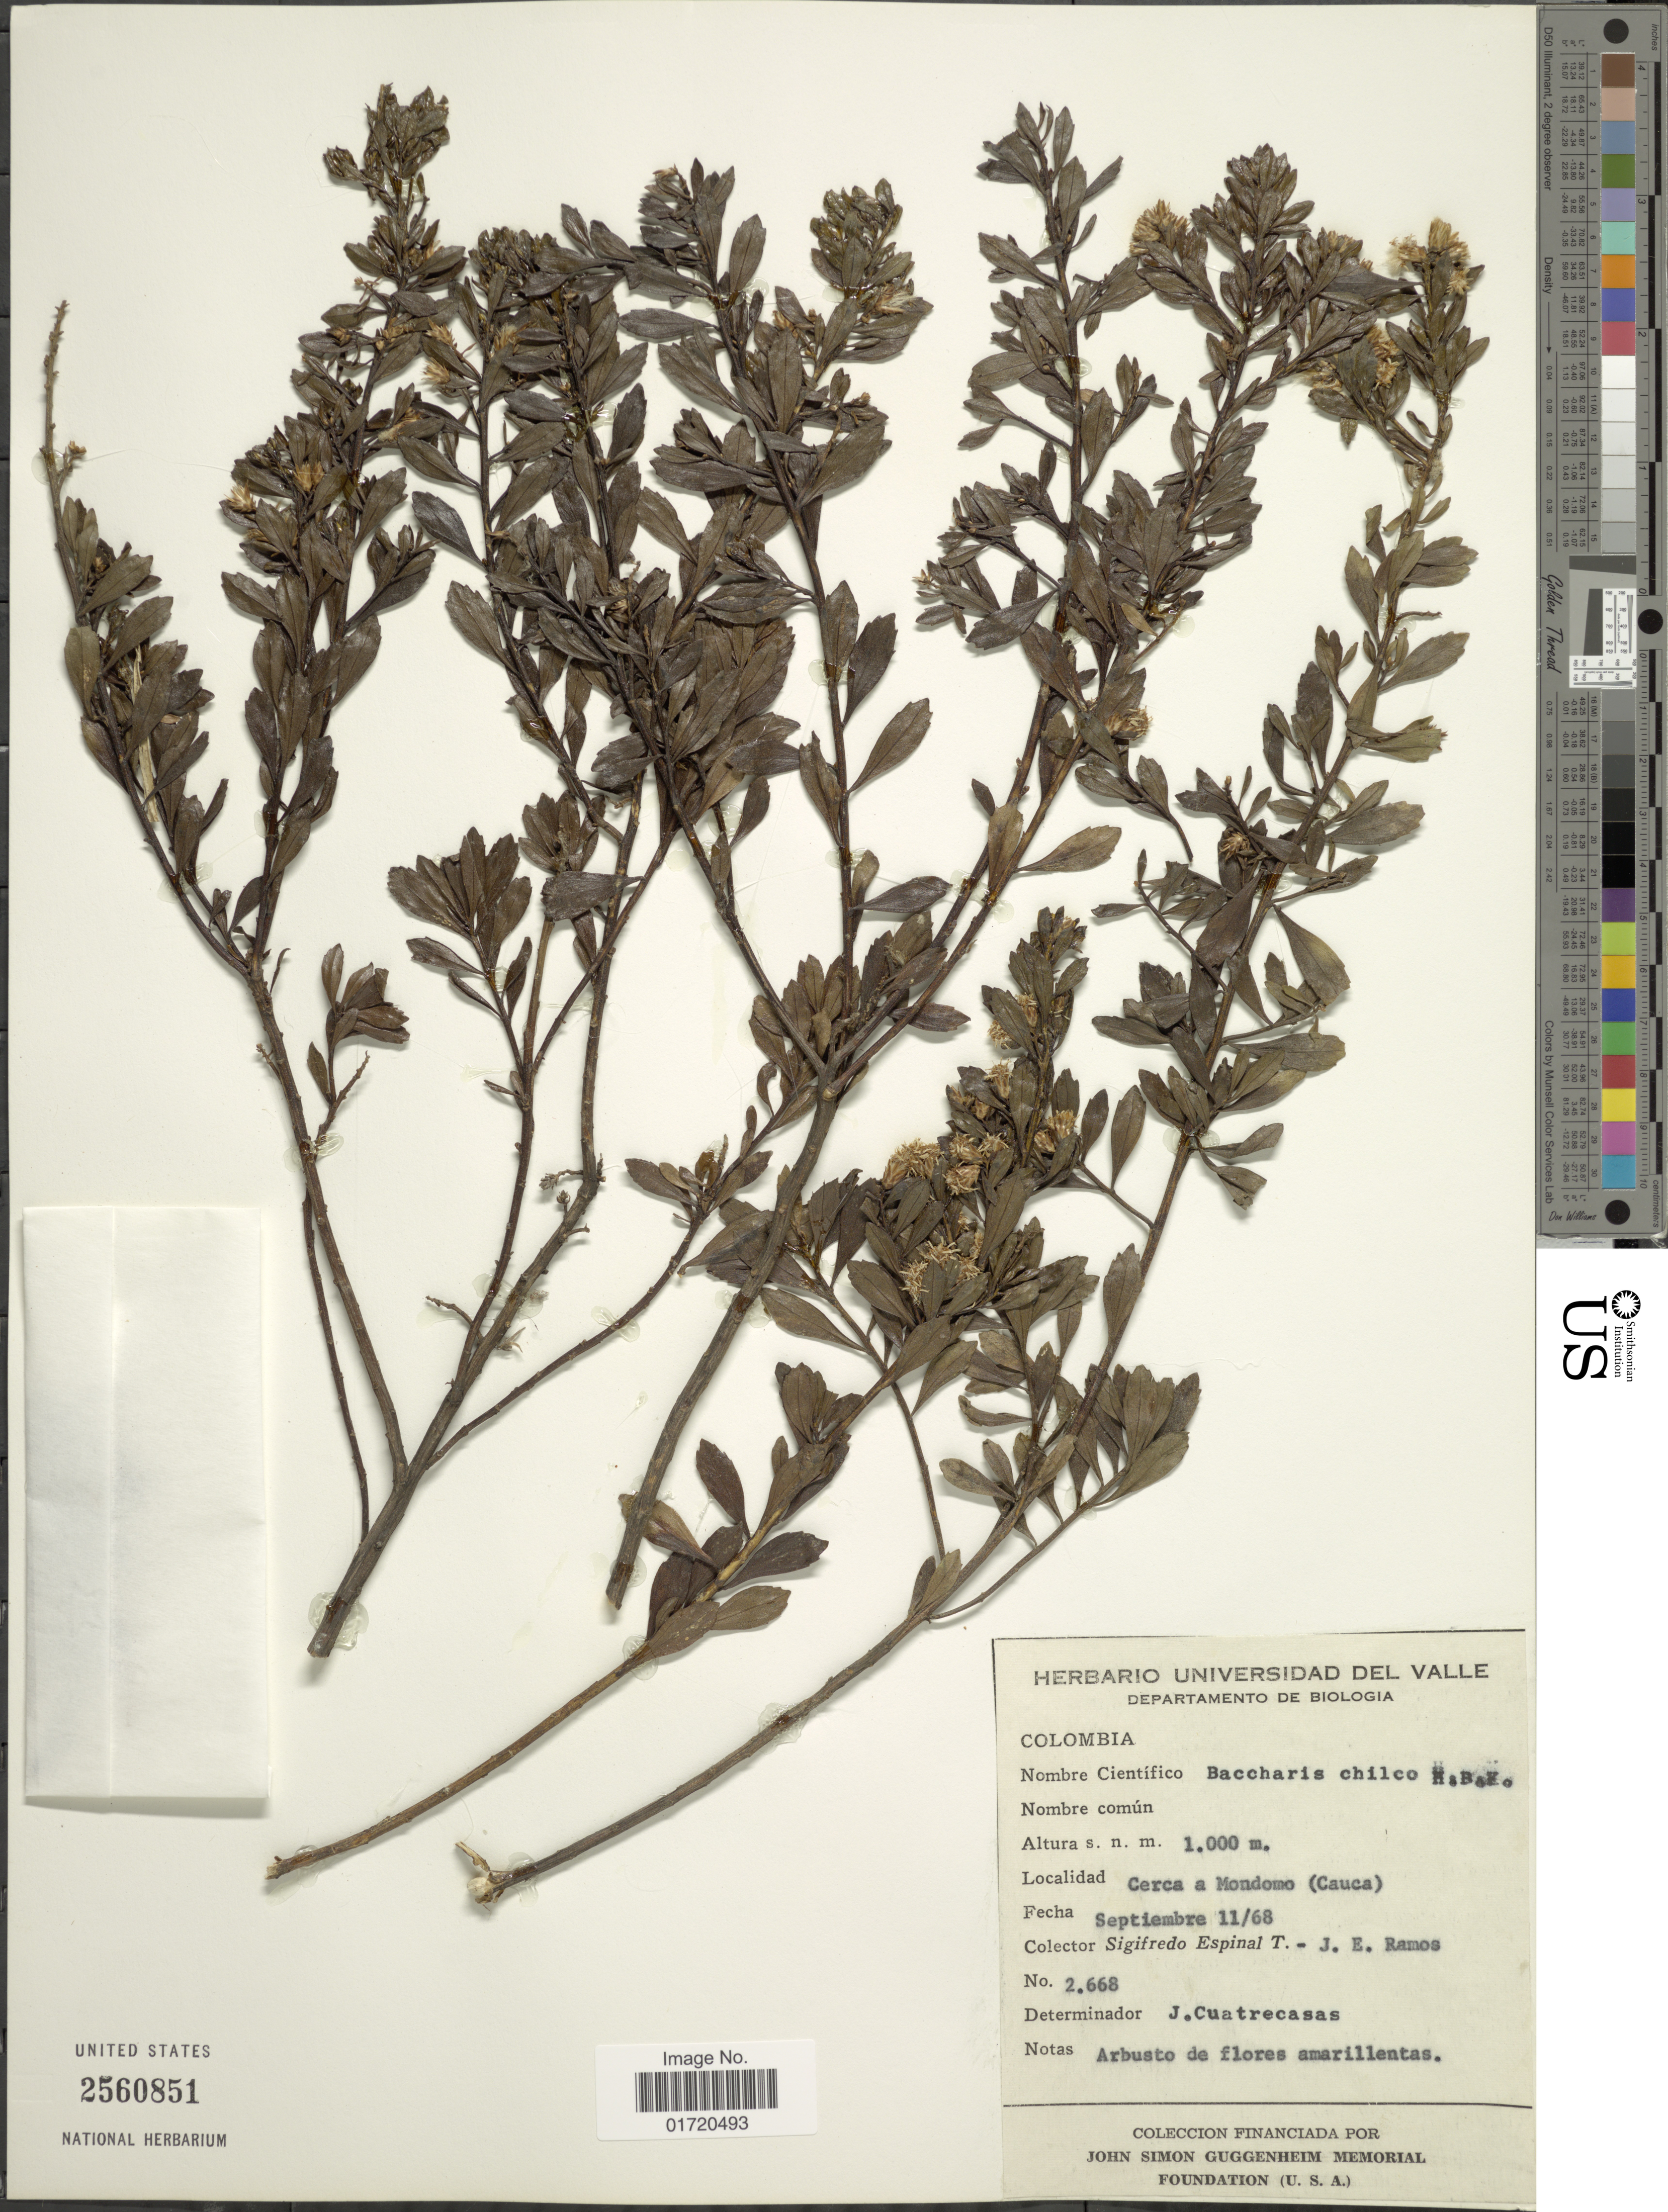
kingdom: Plantae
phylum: Tracheophyta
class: Magnoliopsida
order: Asterales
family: Asteraceae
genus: Baccharis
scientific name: Baccharis chilco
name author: Kunth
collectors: S. T. Espinal & J. E. Ramos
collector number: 2668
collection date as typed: Transcribed d/m/y: 11/9/68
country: Colombia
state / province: Cauca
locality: Cerca a Mondomo,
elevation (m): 1000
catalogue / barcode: US 2560851